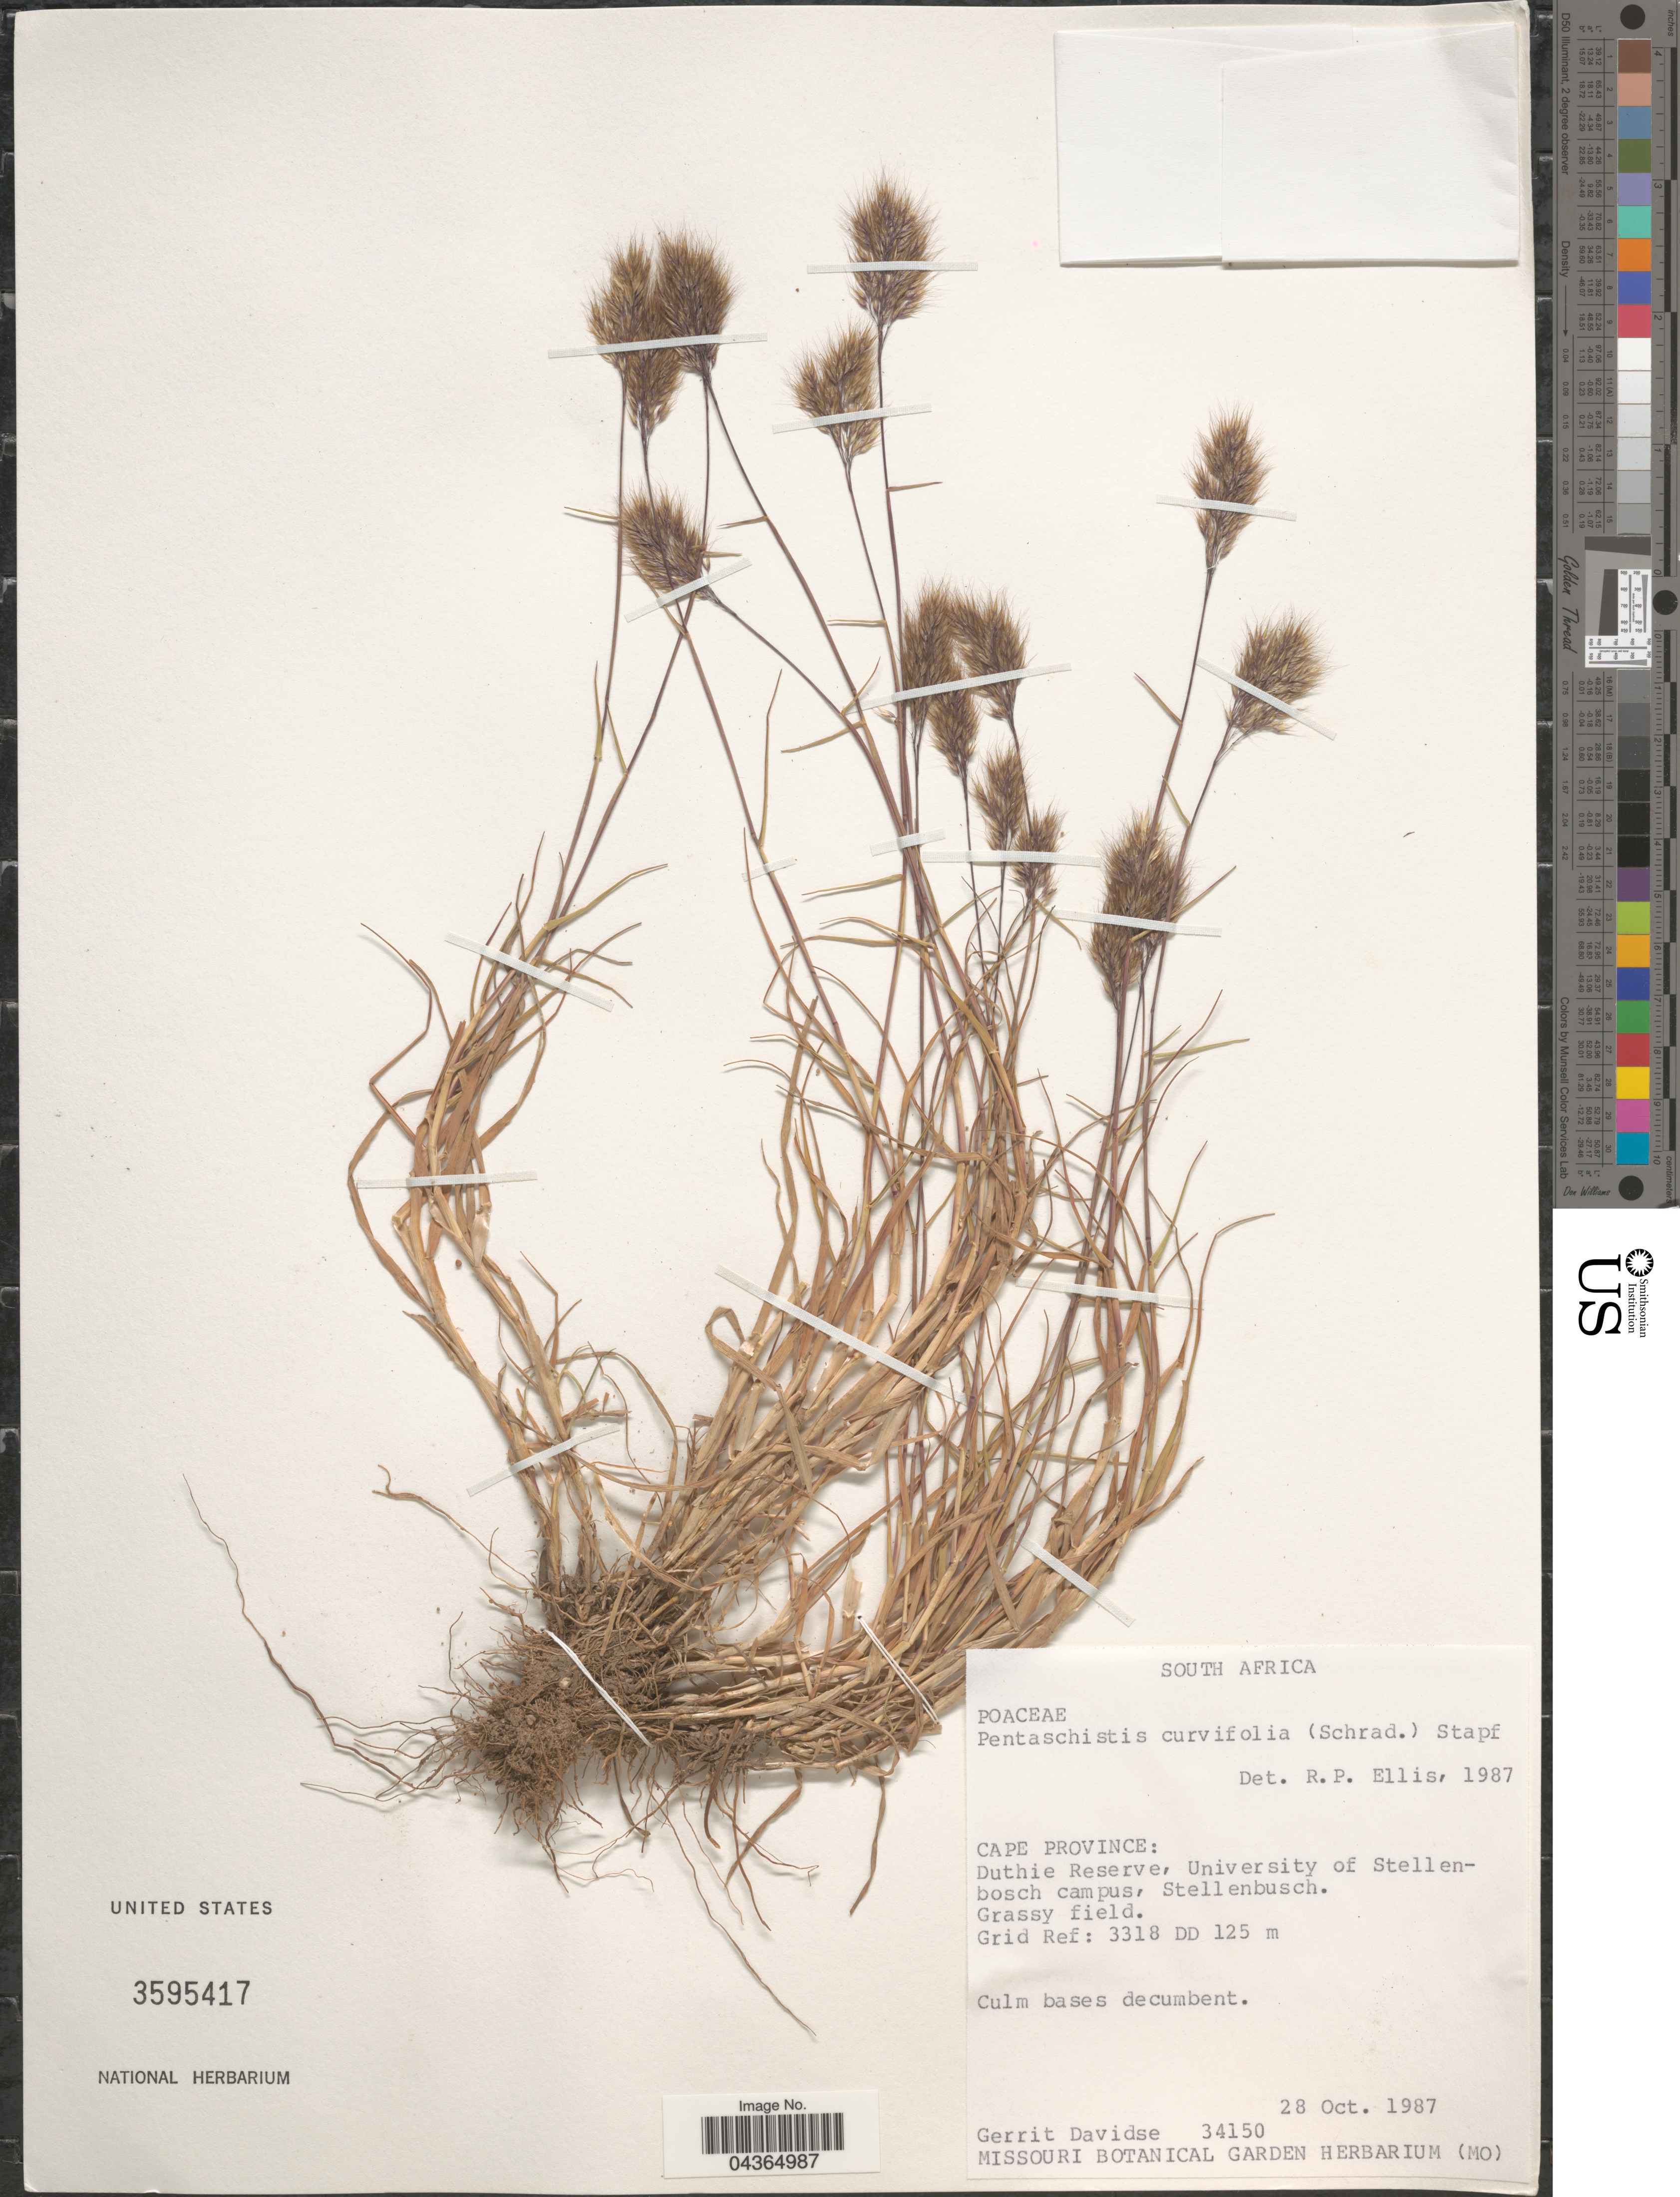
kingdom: Plantae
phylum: Tracheophyta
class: Liliopsida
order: Poales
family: Poaceae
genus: Pentameris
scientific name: Pentameris curvifolia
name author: (Schrad.) Steud.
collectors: G. Davidse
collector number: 34150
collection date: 1987-10-28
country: South Africa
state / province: Western Cape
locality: Duthie Reserve, University of Stellenbosch campus, Stellenbusch. Grassy field. Grid Ref: 3318 DD.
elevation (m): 125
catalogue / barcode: US 3595417